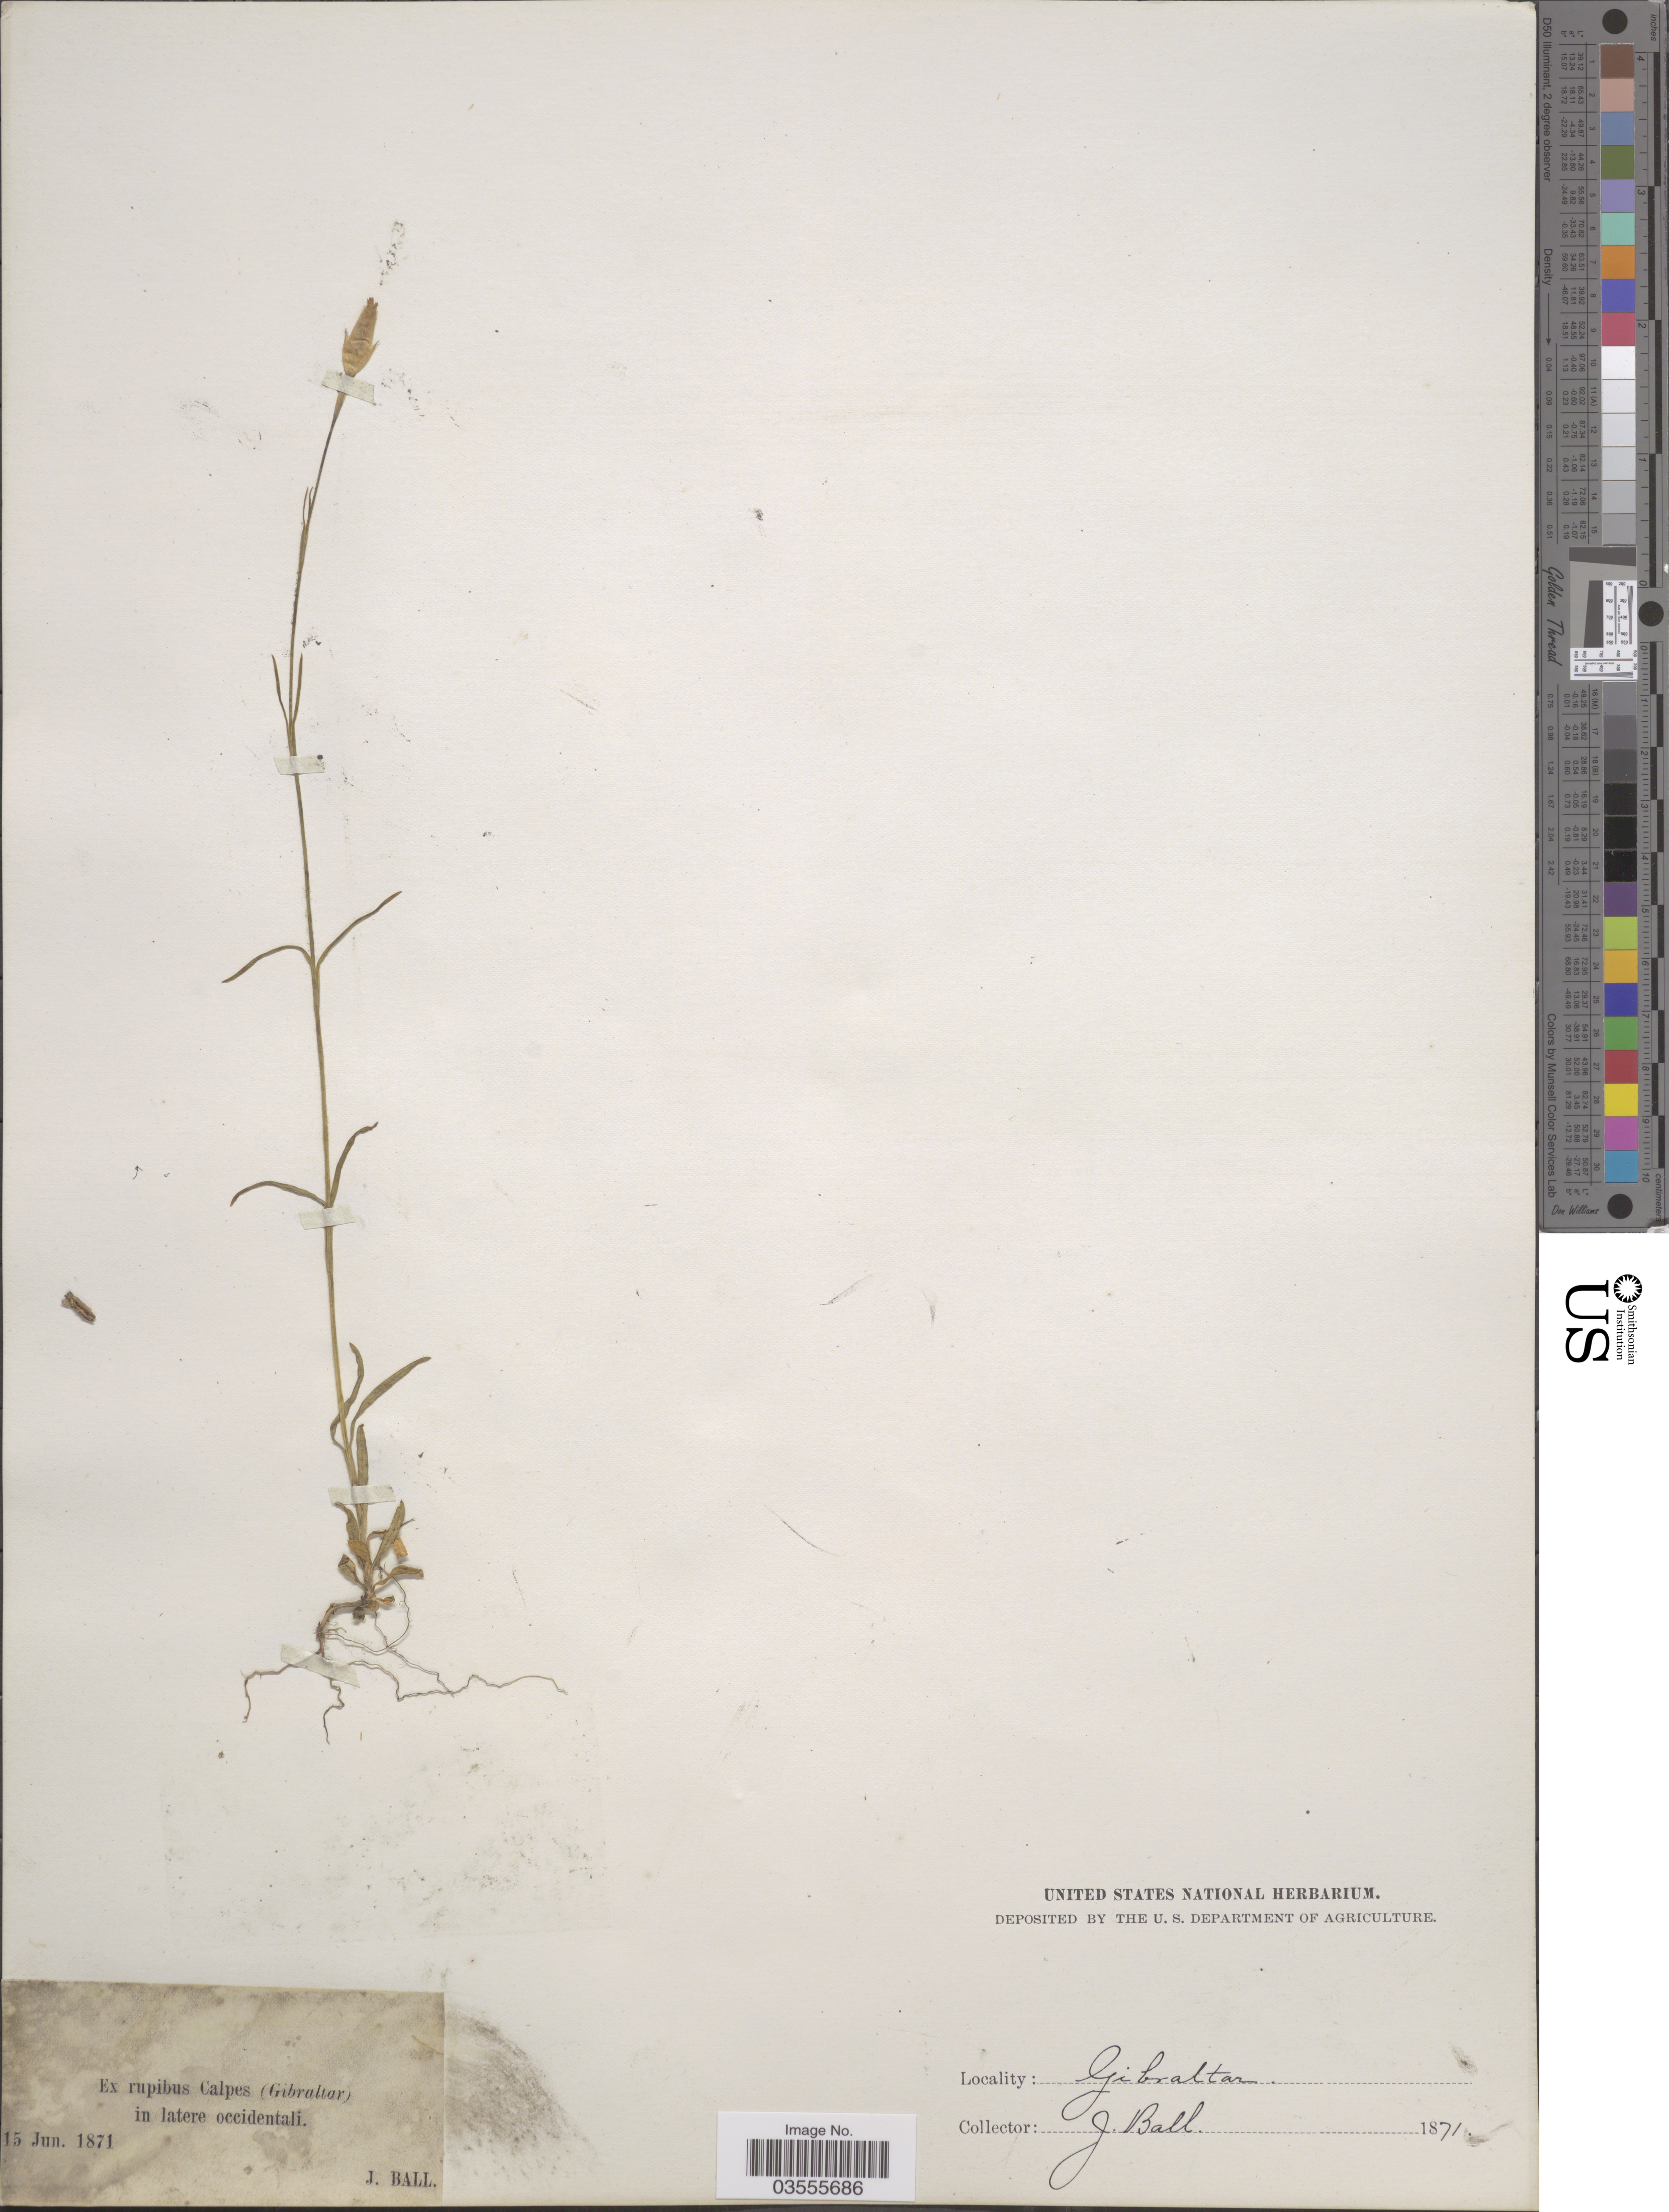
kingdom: Plantae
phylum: Tracheophyta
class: Magnoliopsida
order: Caryophyllales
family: Caryophyllaceae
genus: Petrorhagia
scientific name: Petrorhagia dubia subsp. dubia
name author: (Raf.) López & Romo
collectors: J. Ball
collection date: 1871-06-15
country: Gibraltar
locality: Ex rupibus Calpes (Gibraltar) in latere occidentali.